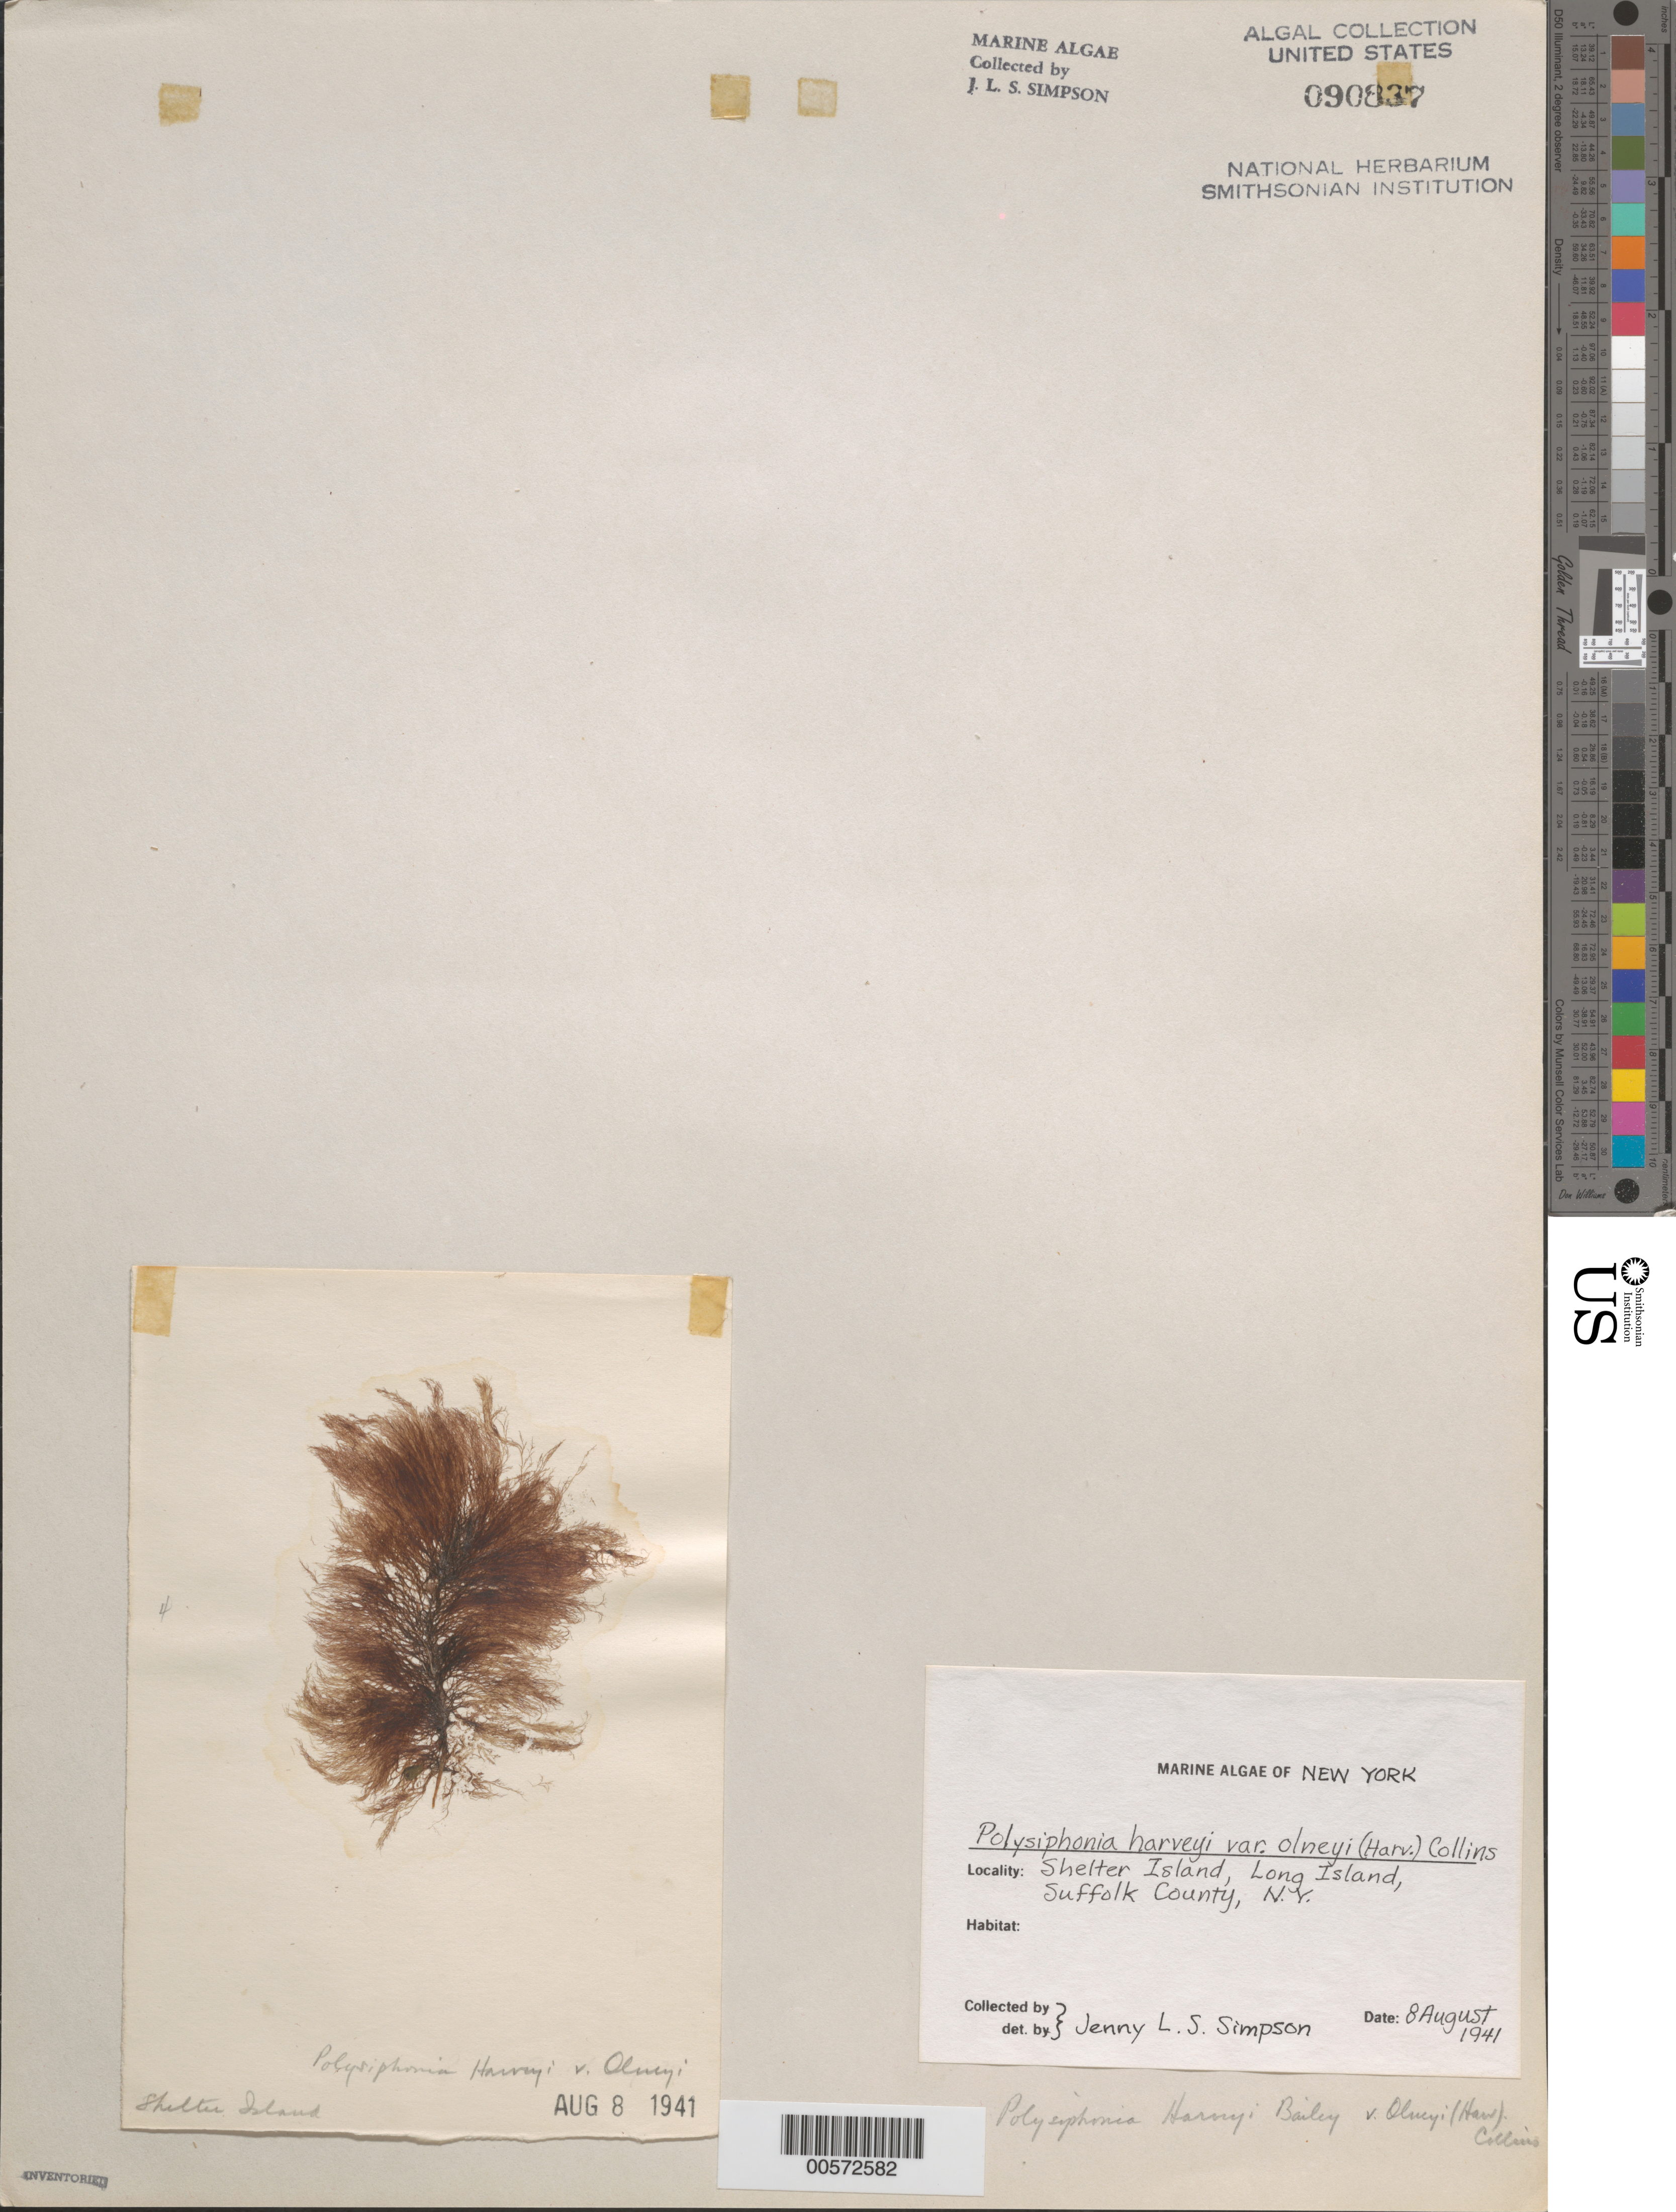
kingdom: Plantae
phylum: Rhodophyta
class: Florideophyceae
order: Ceramiales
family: Rhodomelaceae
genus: Melanothamnus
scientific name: Melanothamnus harveyi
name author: (Bailey) Diaz-Tapia & C.A. Maggs in Diaz-Tapia et al.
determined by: Algae name updating Project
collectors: J. Simpson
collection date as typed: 08 Aug 1941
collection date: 1941-08-08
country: United States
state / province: New York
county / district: Suffolk County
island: Shelter Island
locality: Long Island Sound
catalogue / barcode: US 90837